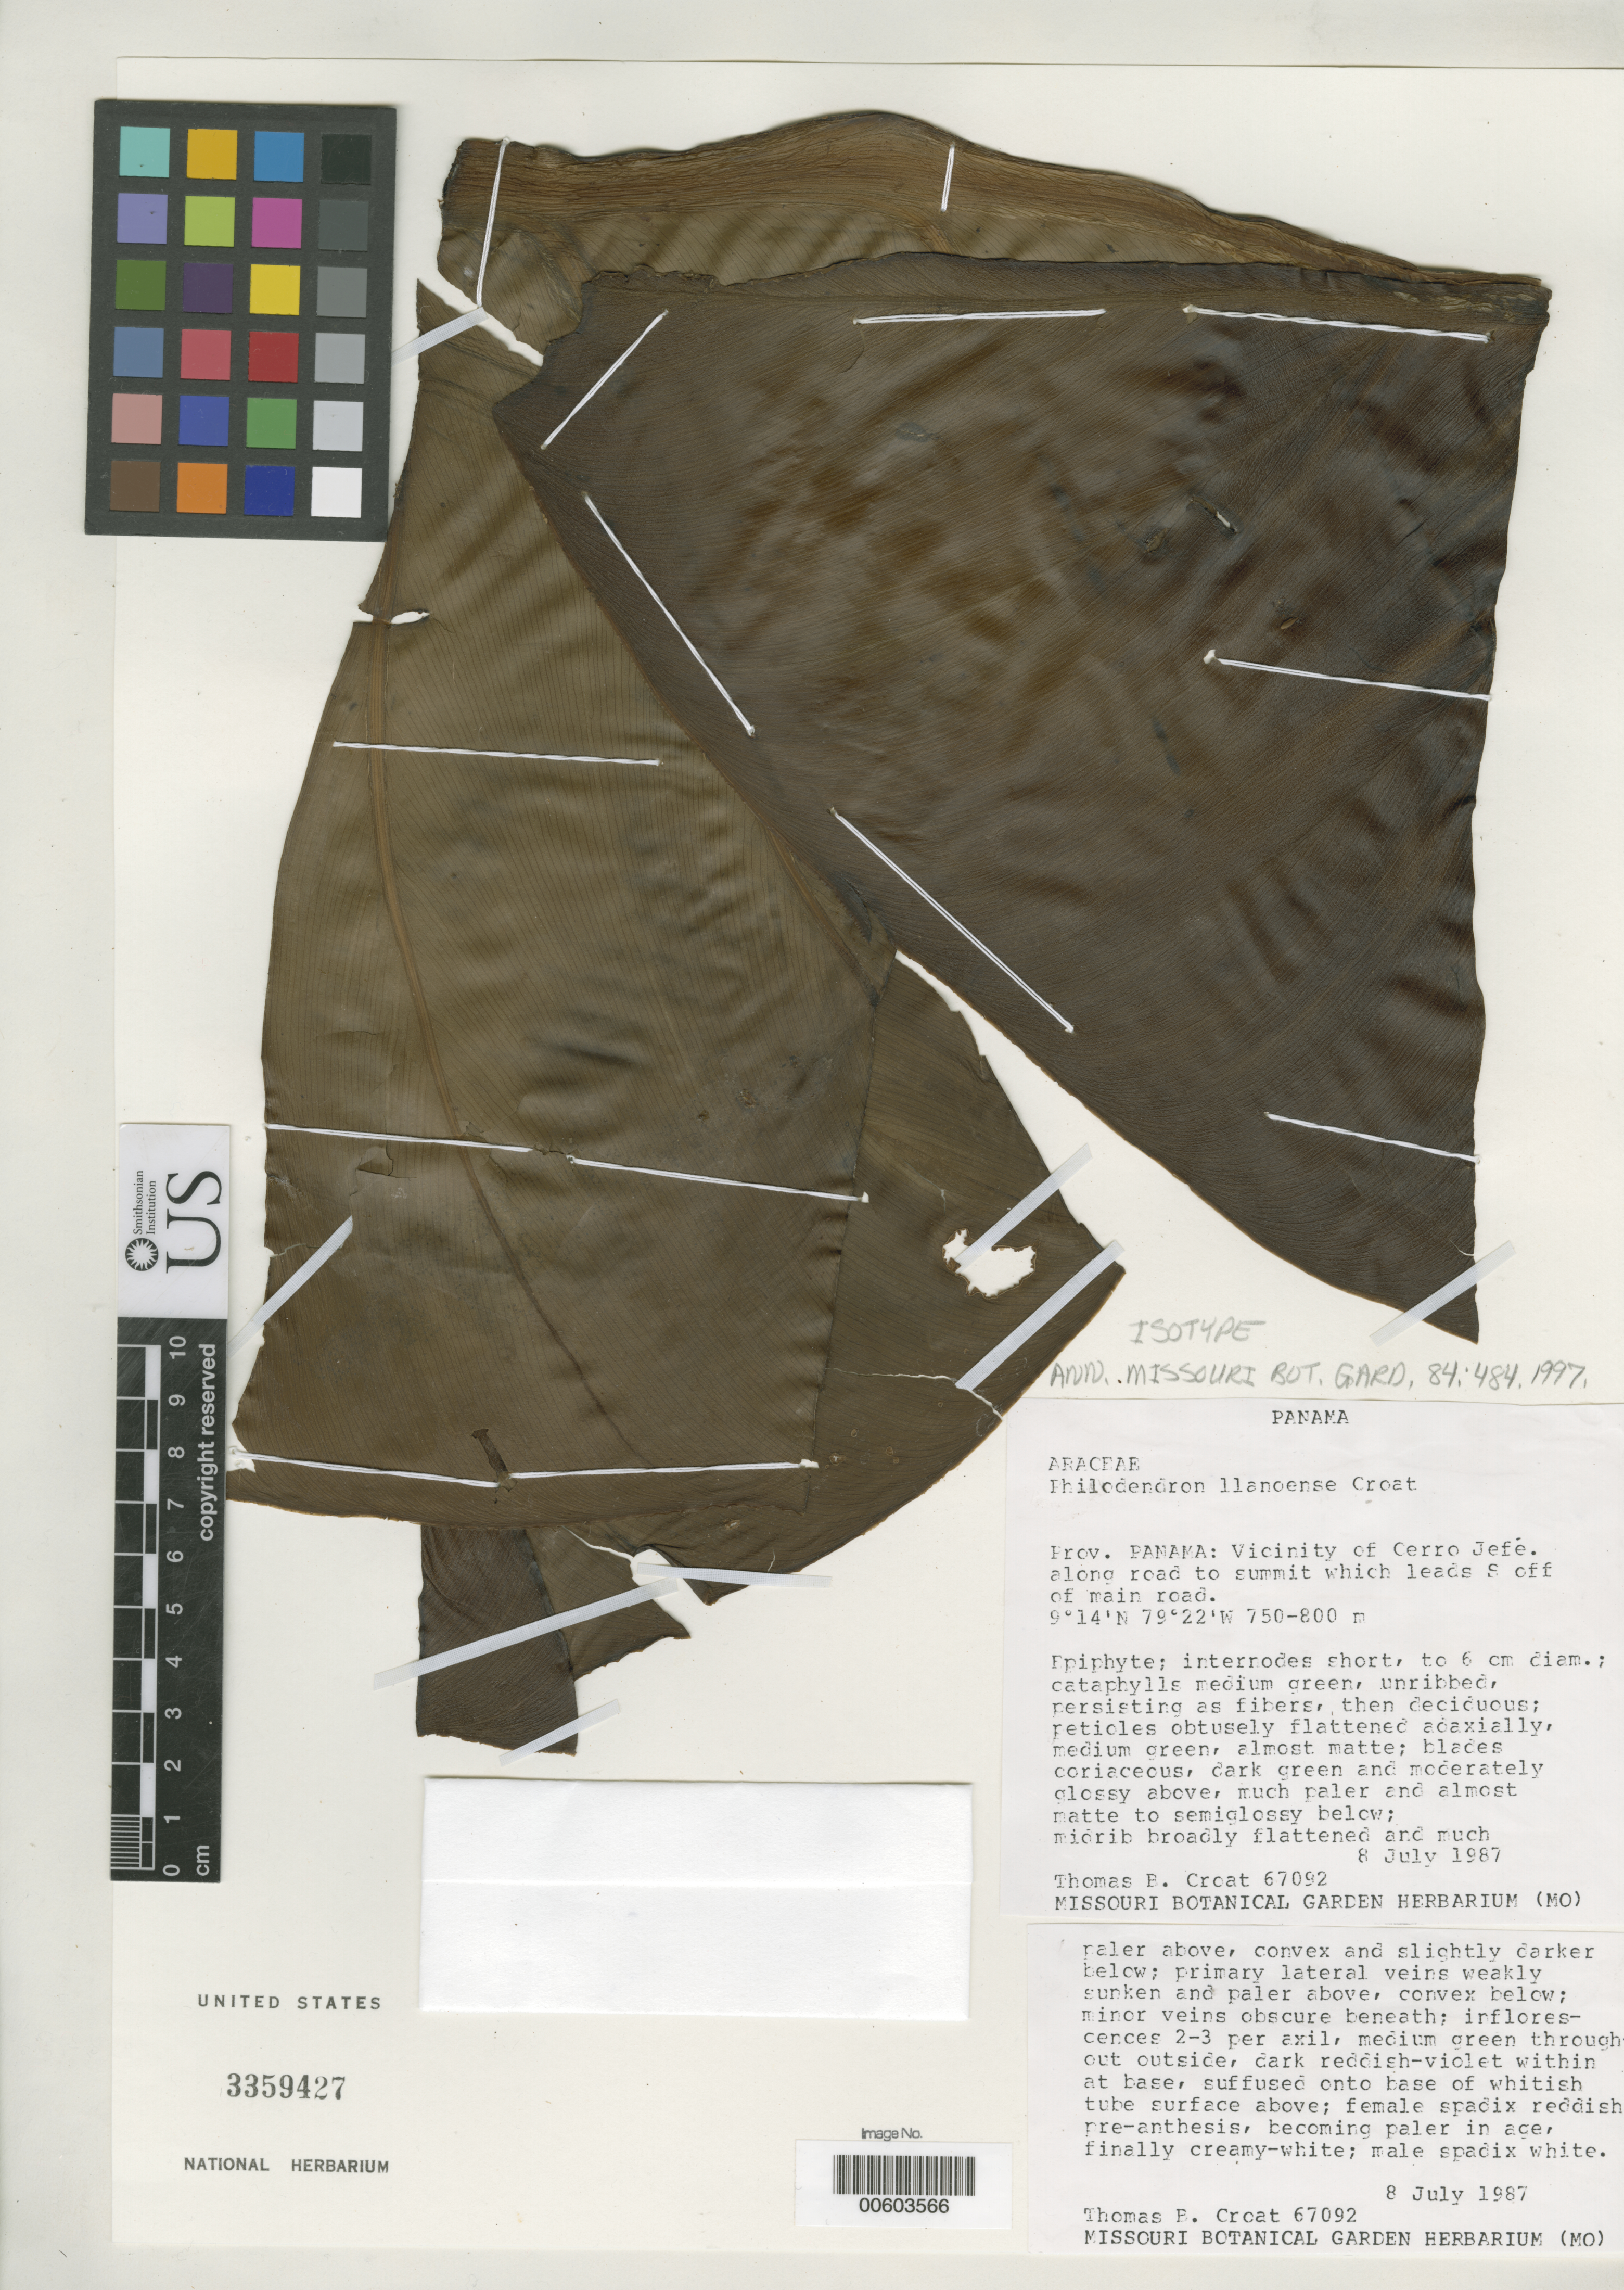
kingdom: Plantae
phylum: Tracheophyta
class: Liliopsida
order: Alismatales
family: Araceae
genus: Philodendron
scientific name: Philodendron llanoense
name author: Croat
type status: Isotype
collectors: T. B. Croat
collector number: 67092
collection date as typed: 08 Jul 1987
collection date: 1987-07-08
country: Panama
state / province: Panamá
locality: Vicinity of Cero Jefe, along road to summit leading S of main road.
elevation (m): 750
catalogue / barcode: US 3359427